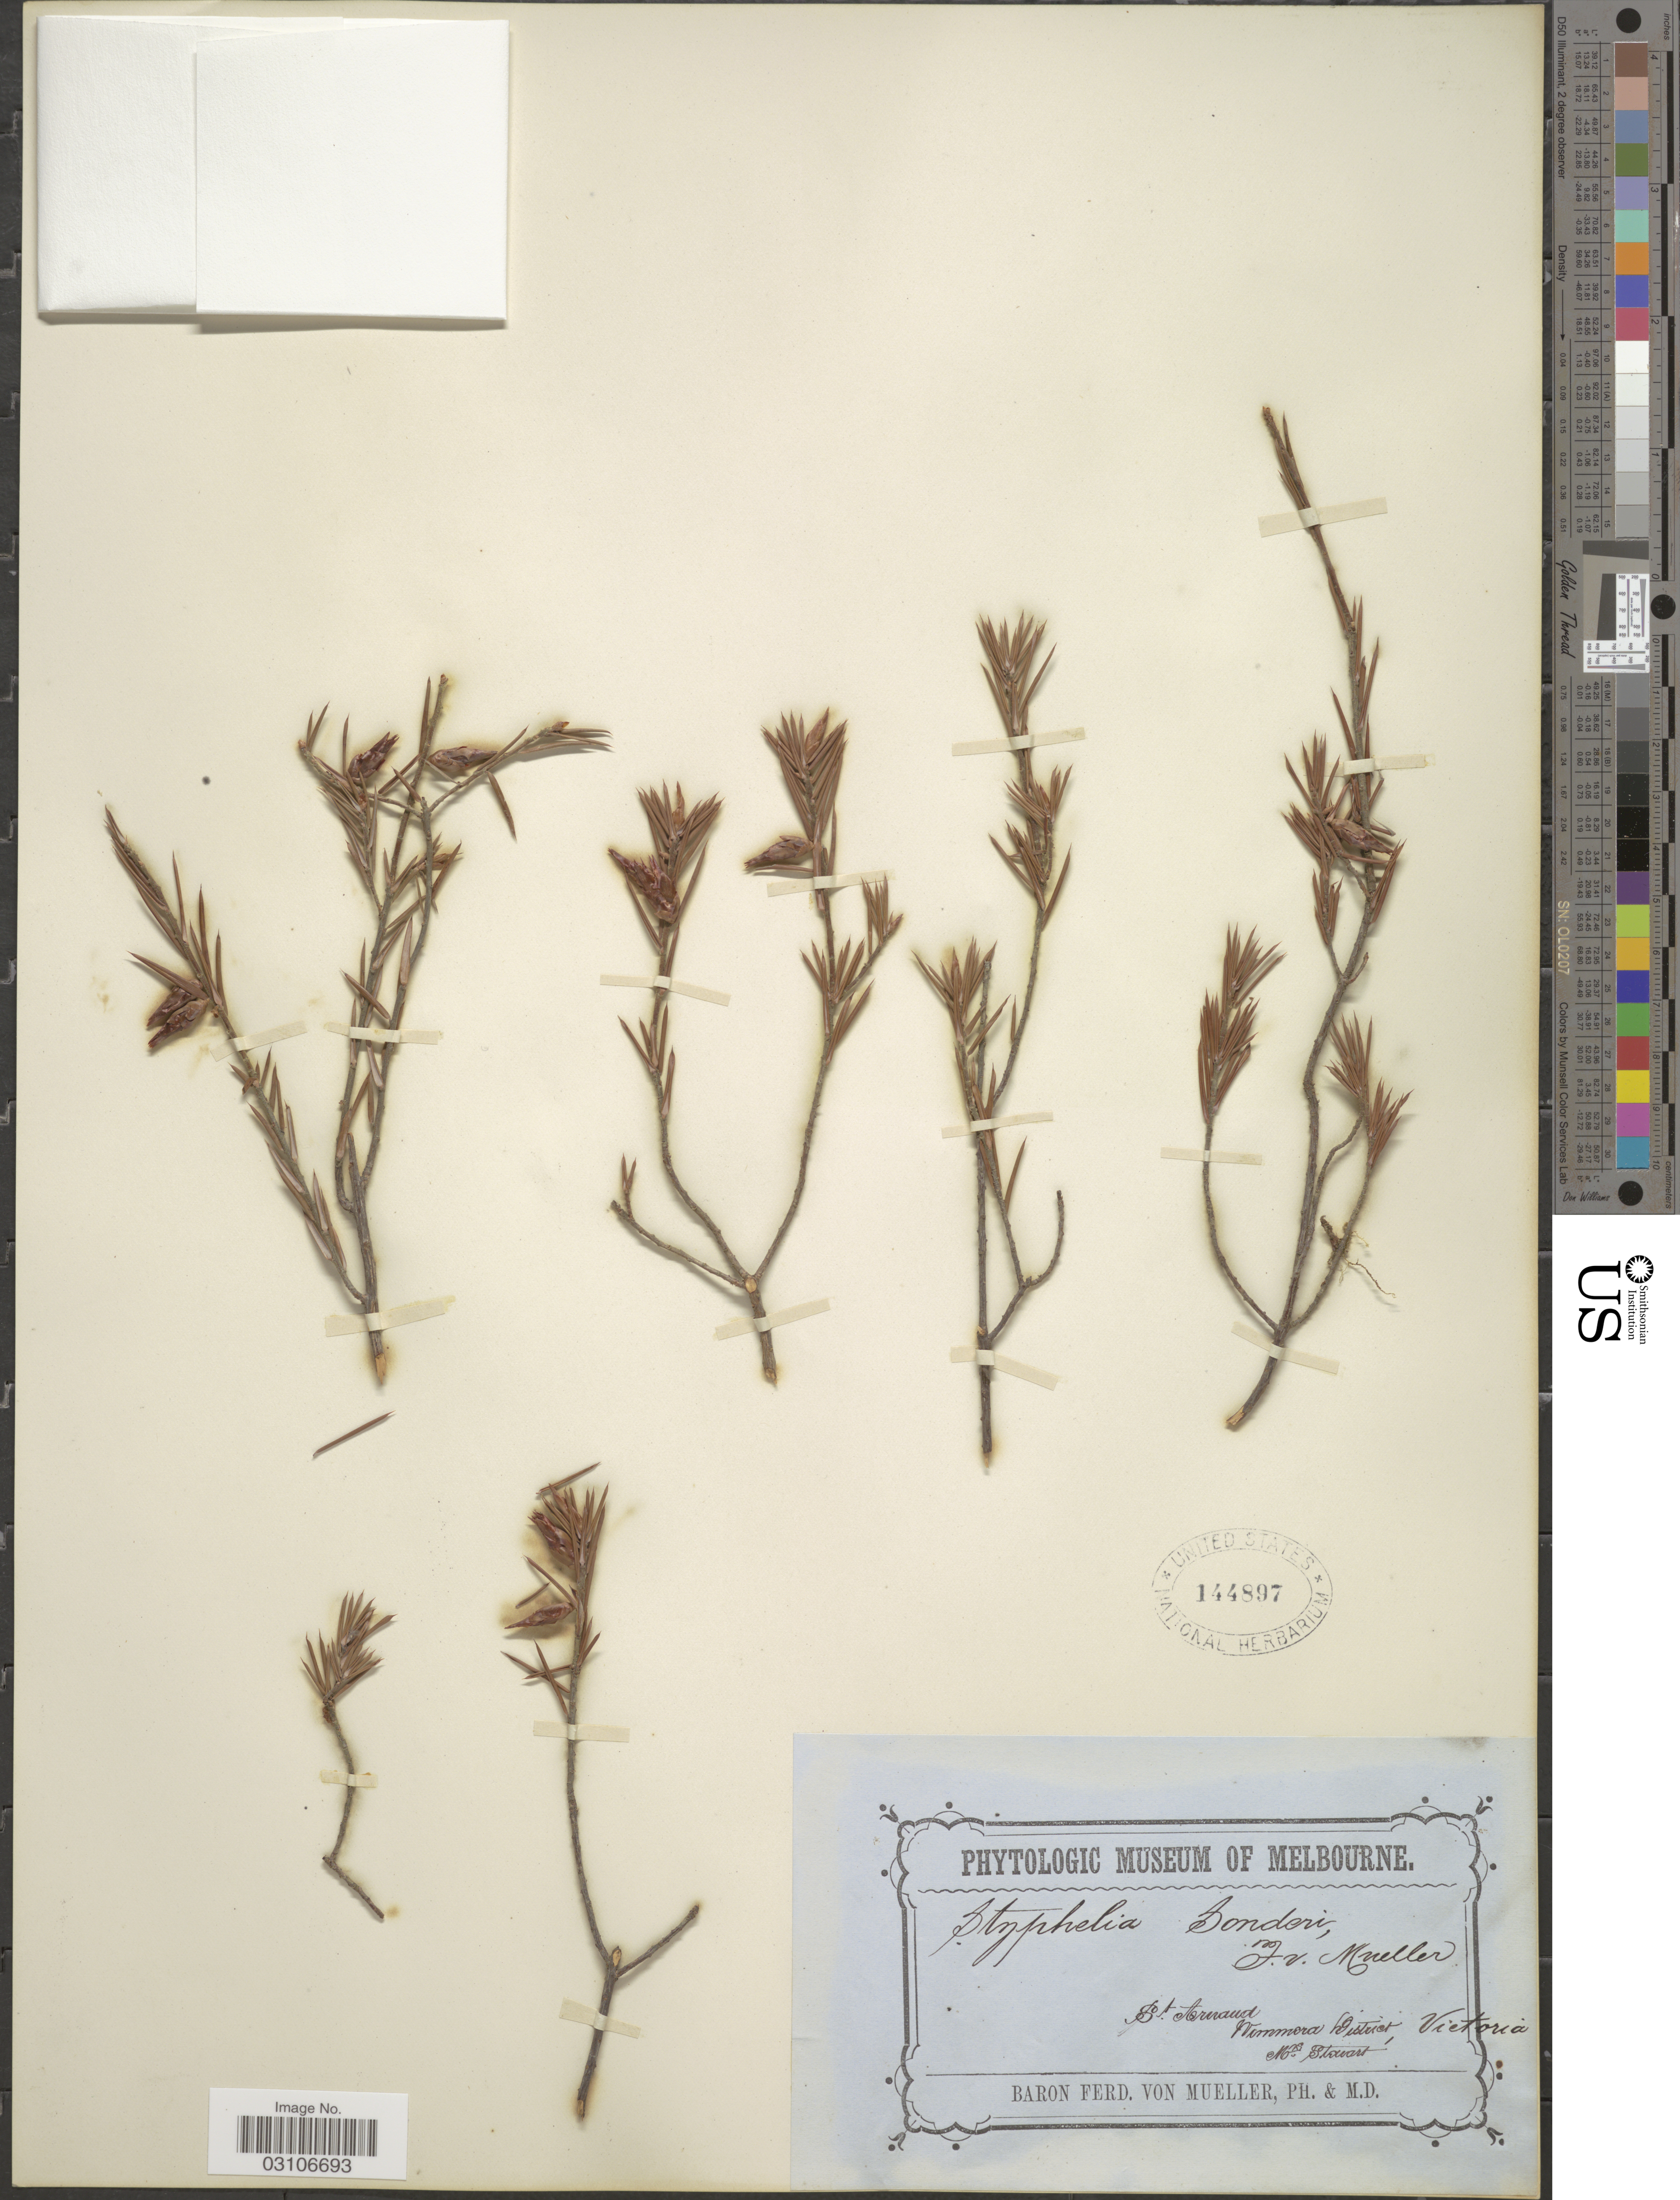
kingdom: Plantae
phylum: Tracheophyta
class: Magnoliopsida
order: Ericales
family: Ericaceae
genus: Astroloma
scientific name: Astroloma conostephioides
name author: F. Muell. ex Benth.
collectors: F. Mueller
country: Australia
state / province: Victoria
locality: St. Arnaud, Wimmera District, Victoria, Mt. Stewart.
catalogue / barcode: US 144897